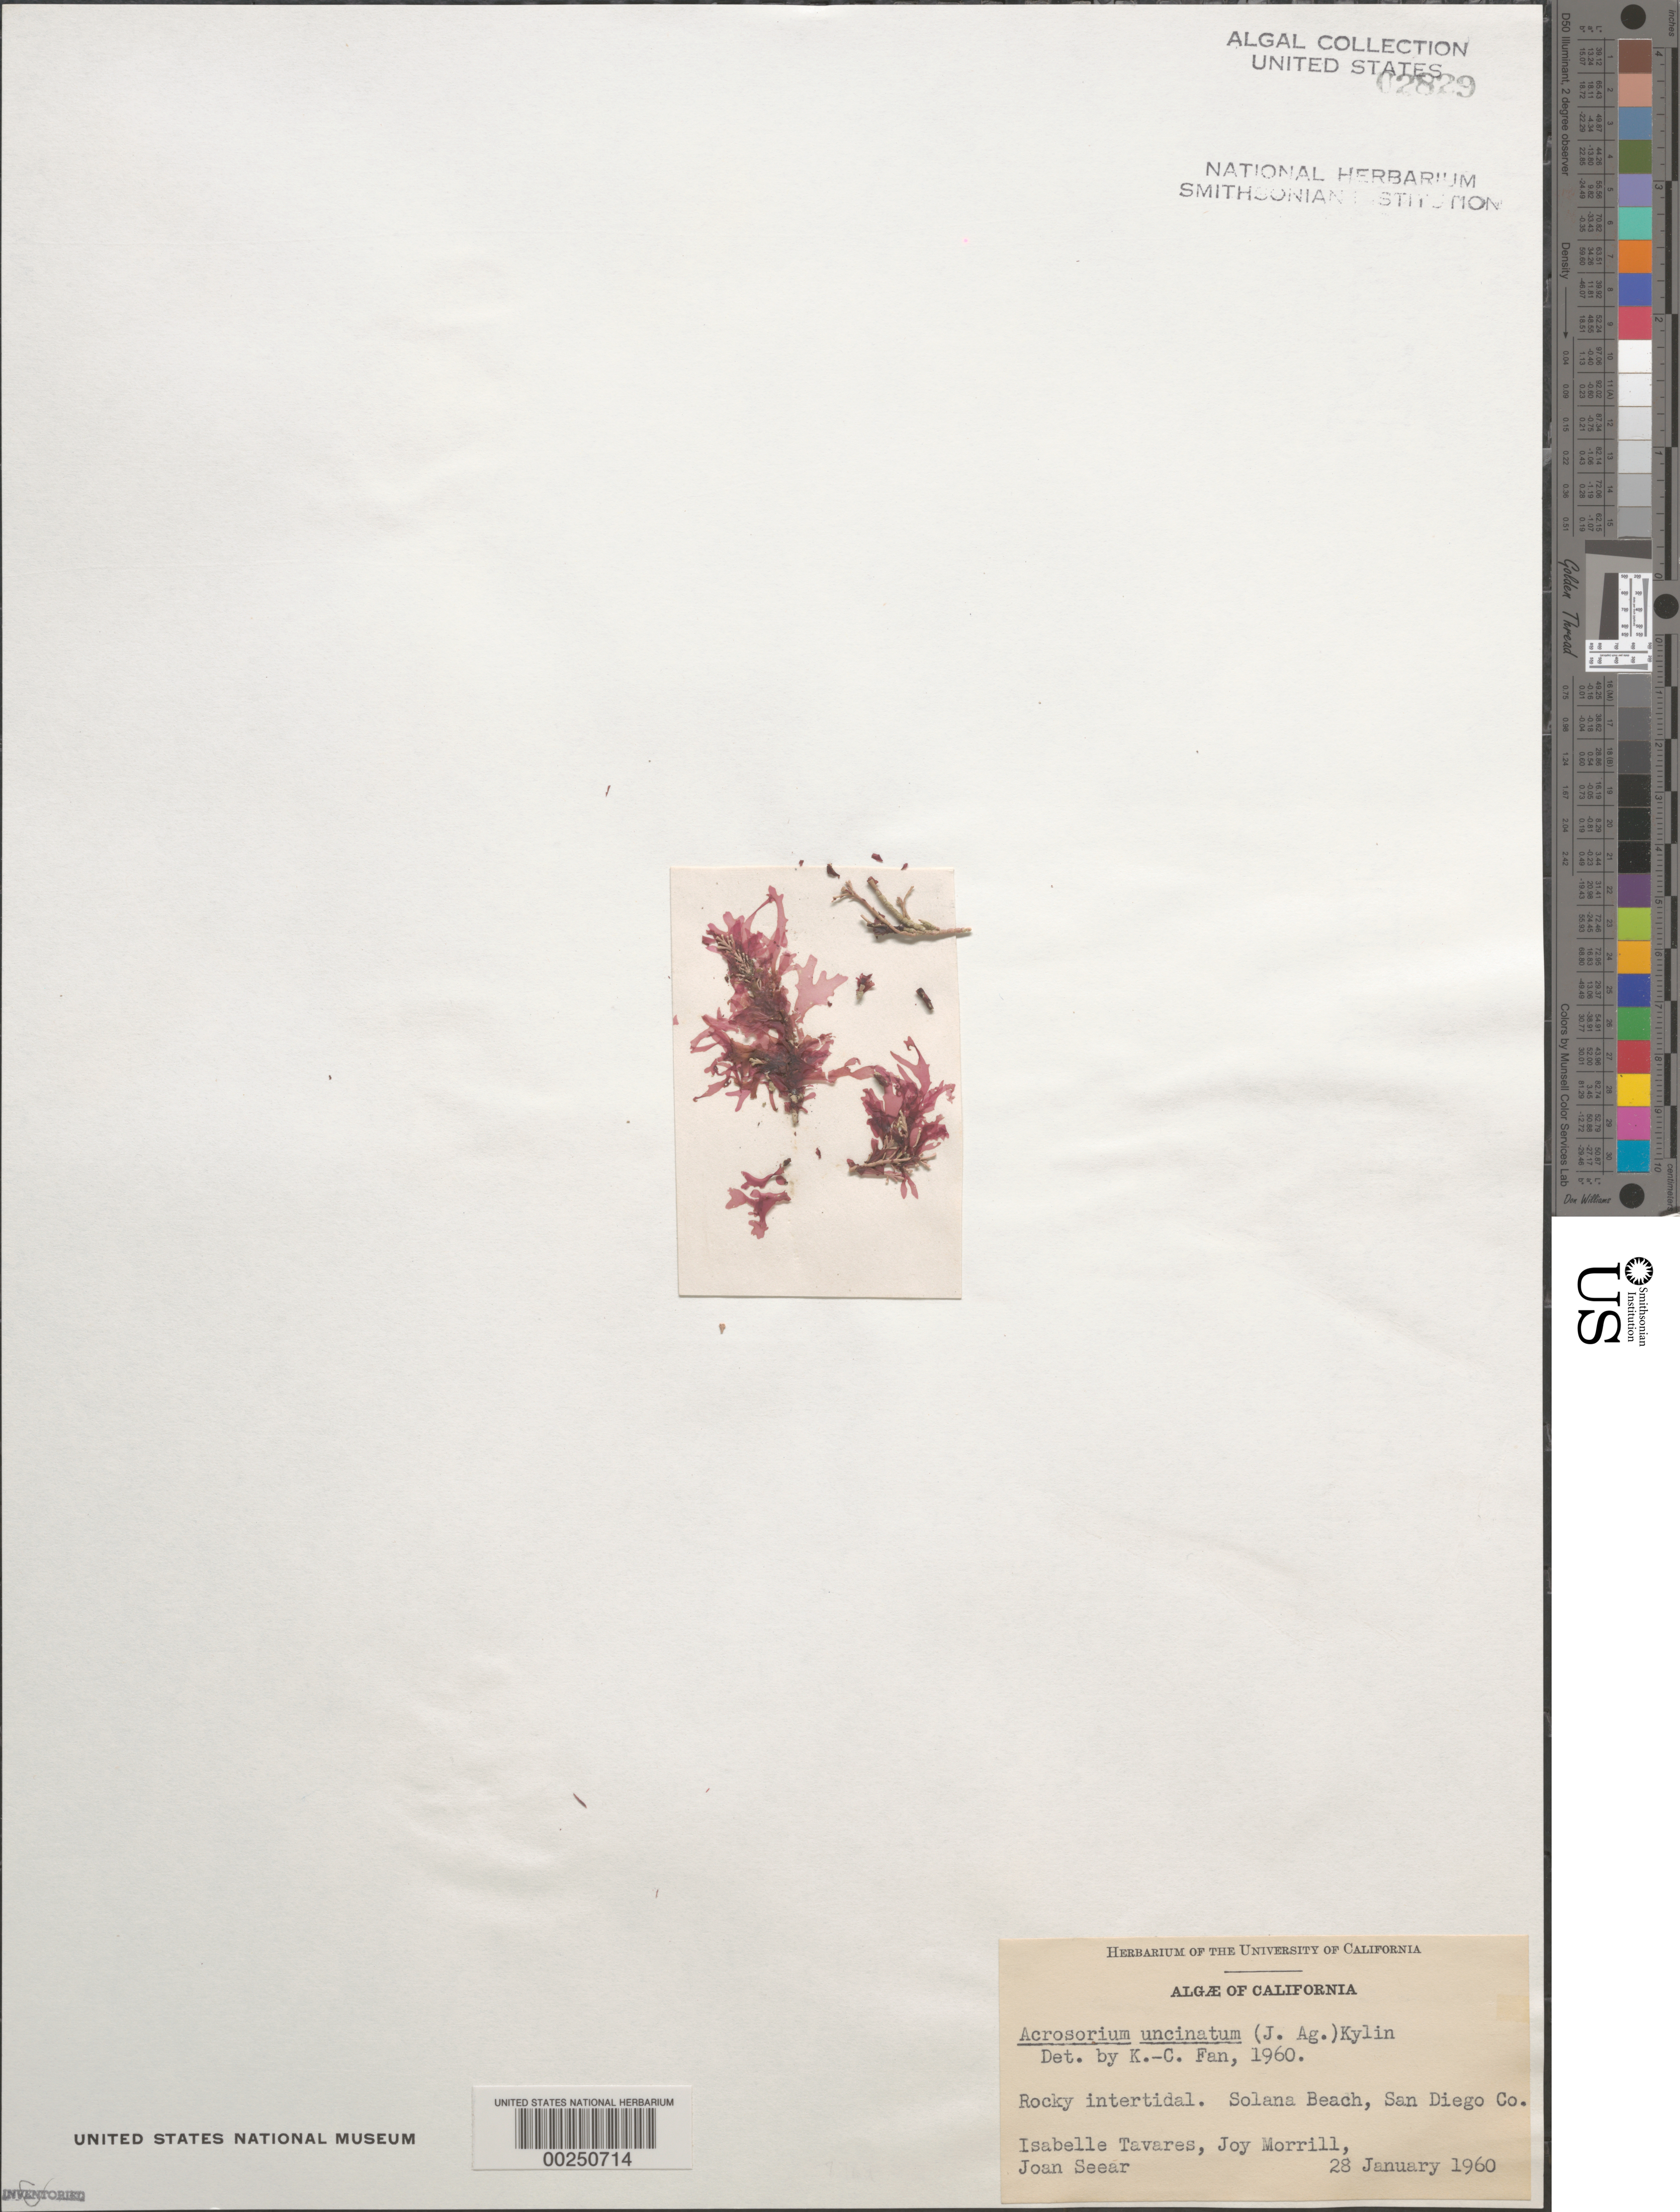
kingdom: Plantae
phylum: Rhodophyta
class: Florideophyceae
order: Ceramiales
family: Delesseriaceae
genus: Cryptopleura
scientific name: Cryptopleura ramosa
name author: (Huds.) L.M. Newton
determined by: Algae name updating Project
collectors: I. Tavares, J. Morrill & J. Seear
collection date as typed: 28 Jan 1960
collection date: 1960-01-28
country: United States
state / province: California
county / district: San Diego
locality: Solana Beach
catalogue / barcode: US 2829